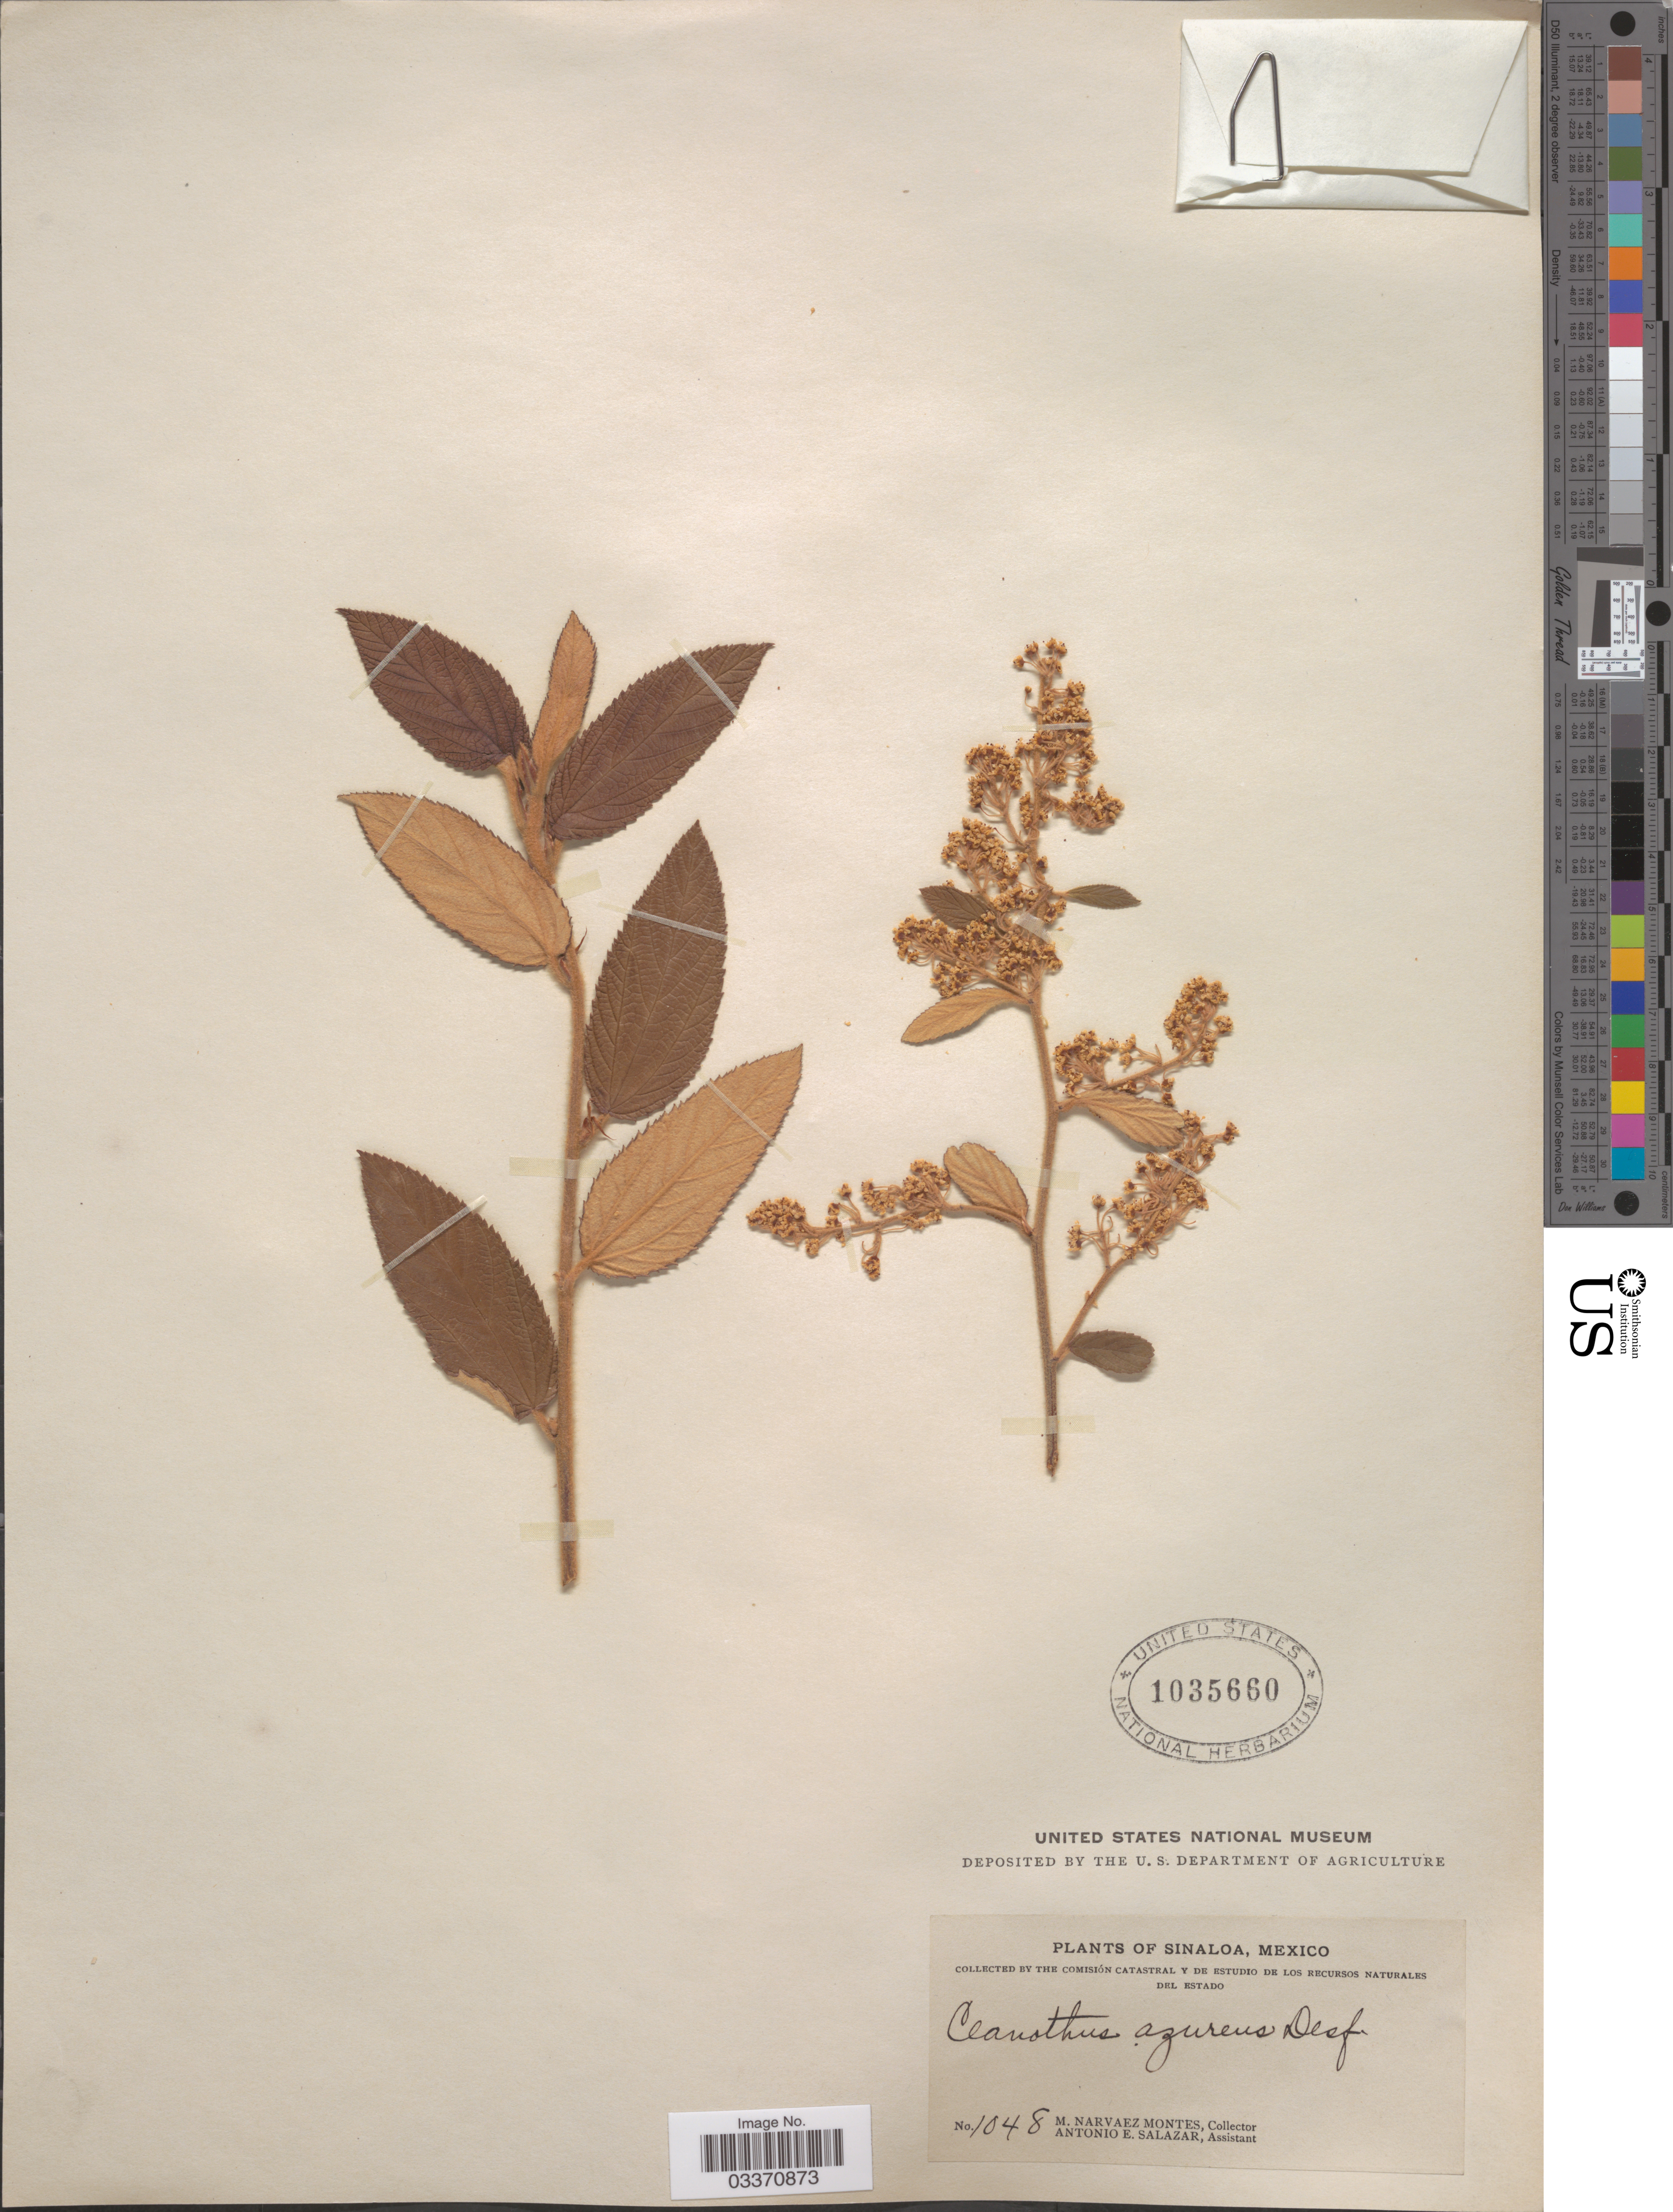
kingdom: Plantae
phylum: Tracheophyta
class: Magnoliopsida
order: Rosales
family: Rhamnaceae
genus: Ceanothus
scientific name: Ceanothus caeruleus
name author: Lag.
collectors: M. Narvaez-Montes & A. E. Salazar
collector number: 1048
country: Mexico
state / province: Sinaloa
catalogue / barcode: US 1035660